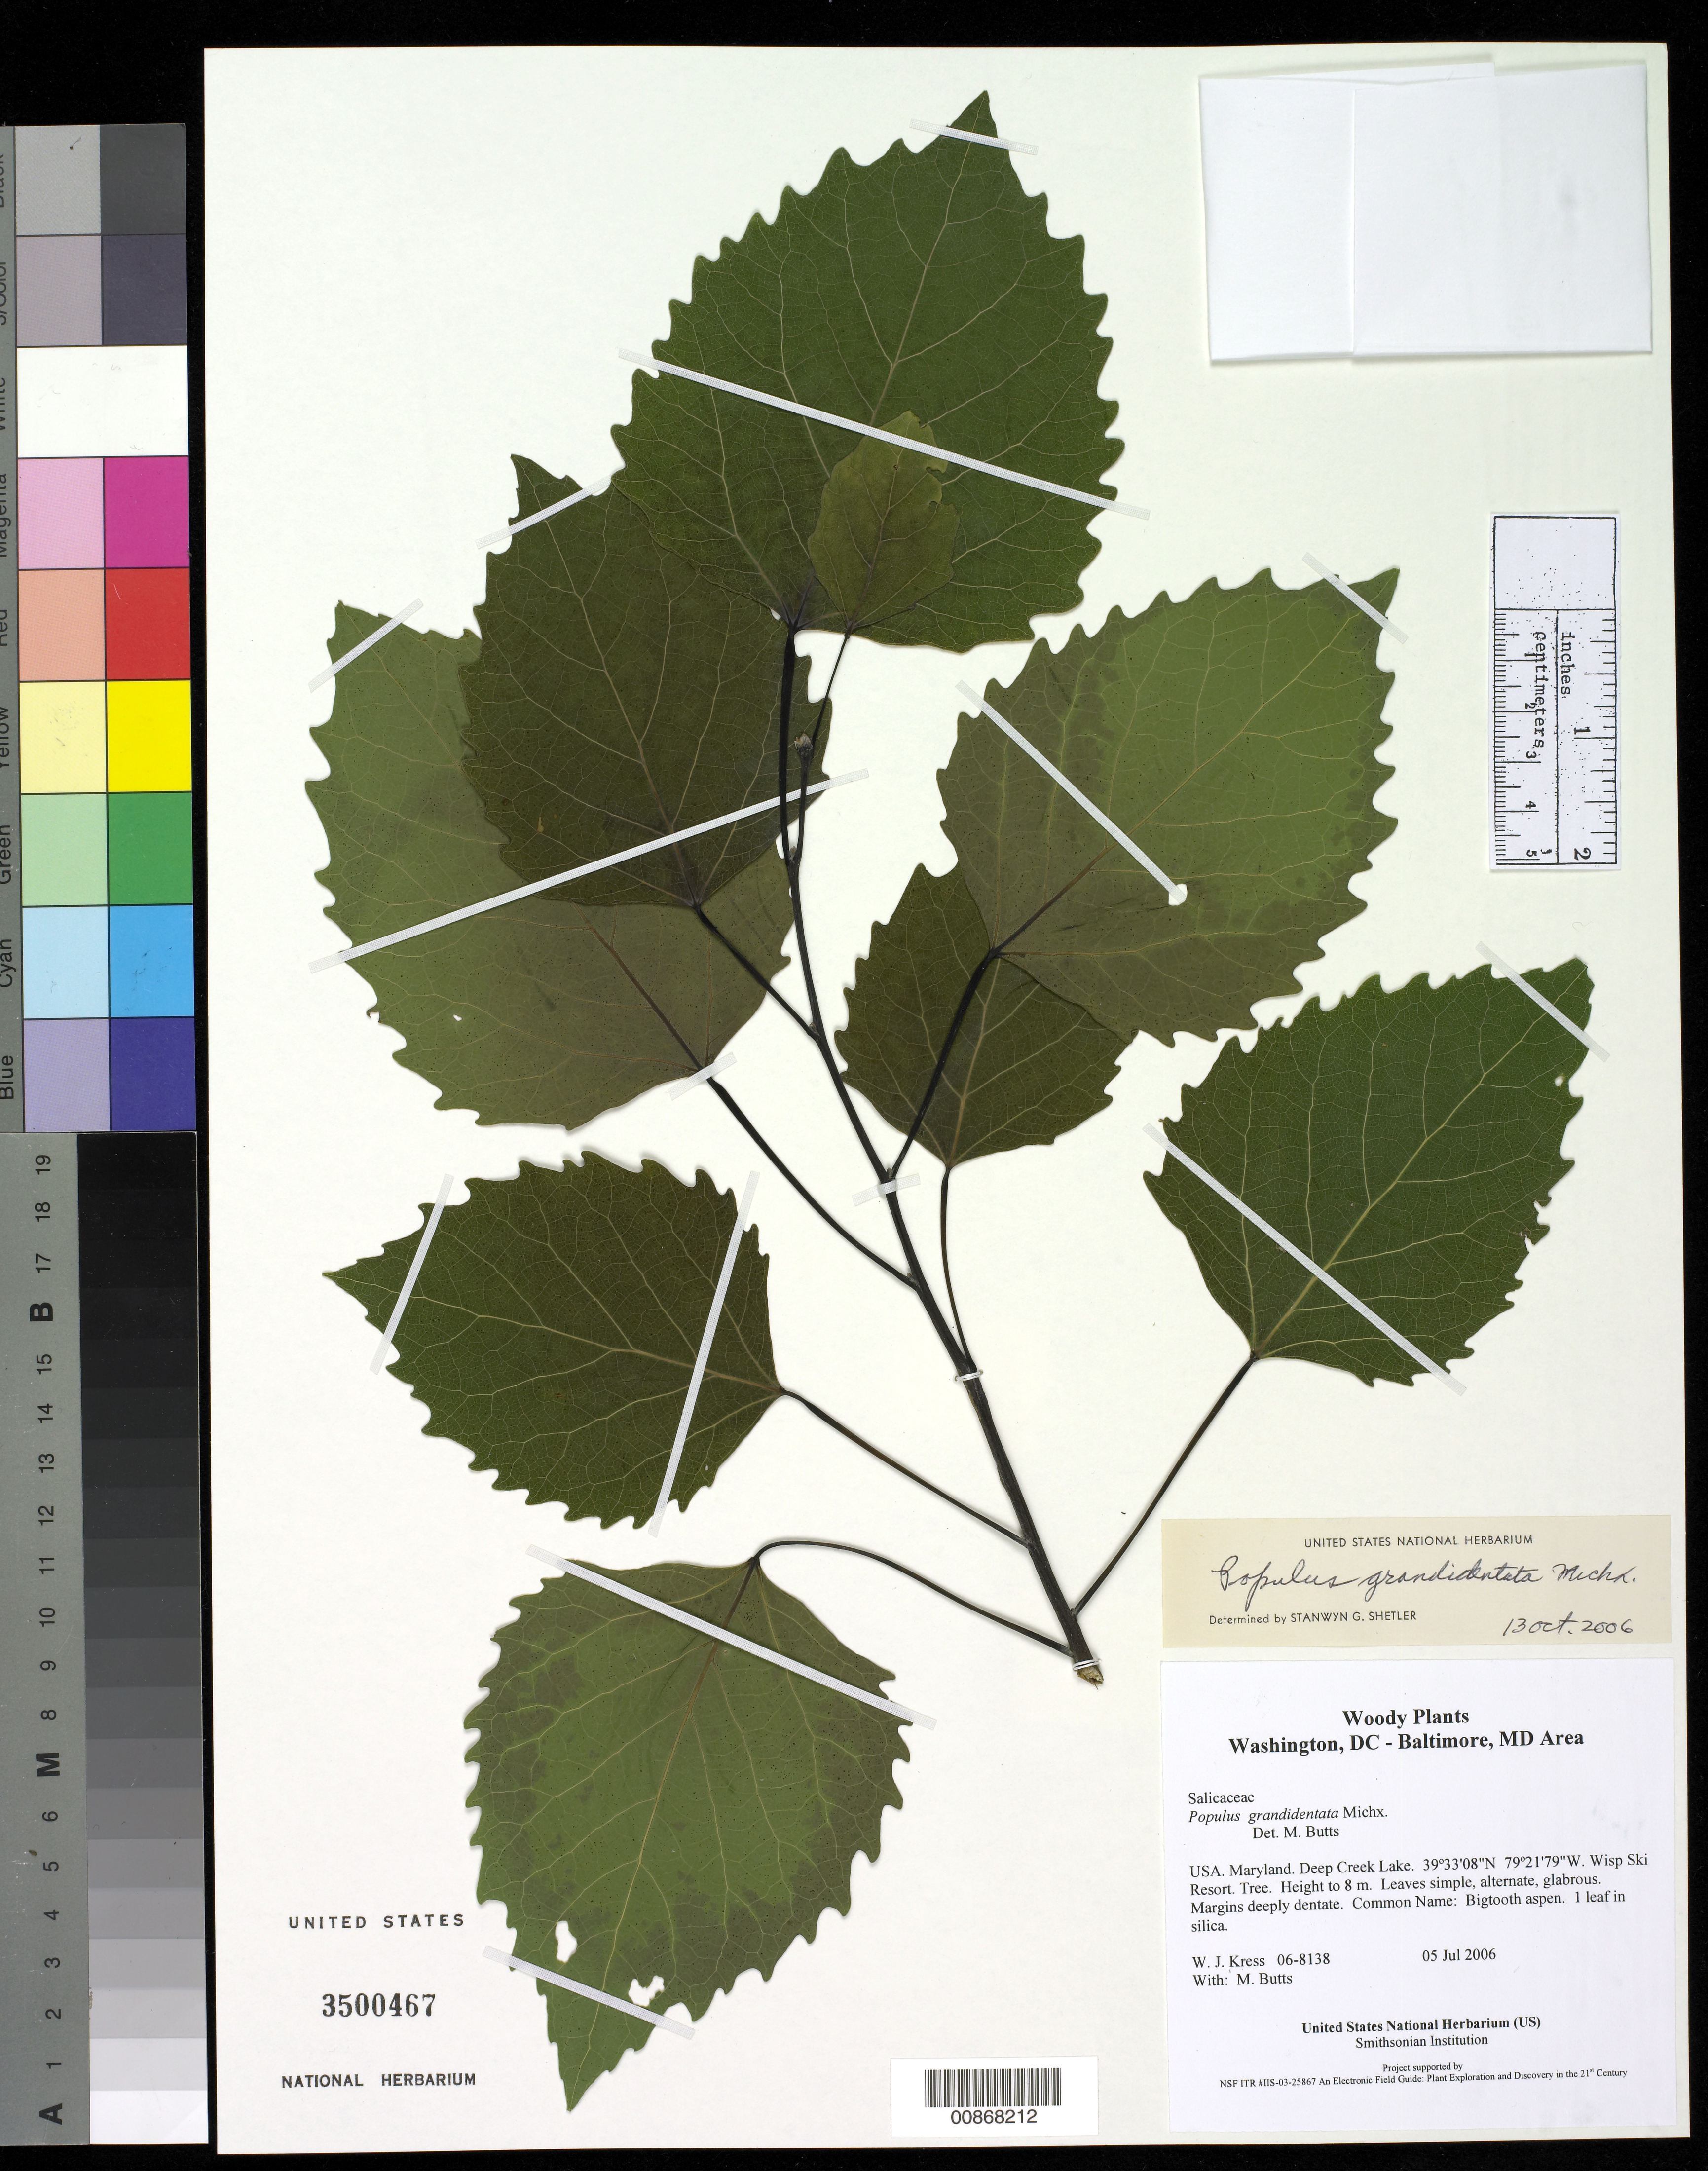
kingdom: Plantae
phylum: Tracheophyta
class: Magnoliopsida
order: Malpighiales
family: Salicaceae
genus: Populus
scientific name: Populus grandidentata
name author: Michx.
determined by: Shetler, Stanwyn G., (US), NMNH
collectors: W. J. Kress & M. B. Butts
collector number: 06-8138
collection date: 2006-07-05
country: United States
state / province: Maryland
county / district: Garrett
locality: Deep Creek Lake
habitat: Wisp Ski Resort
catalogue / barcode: US 3500467